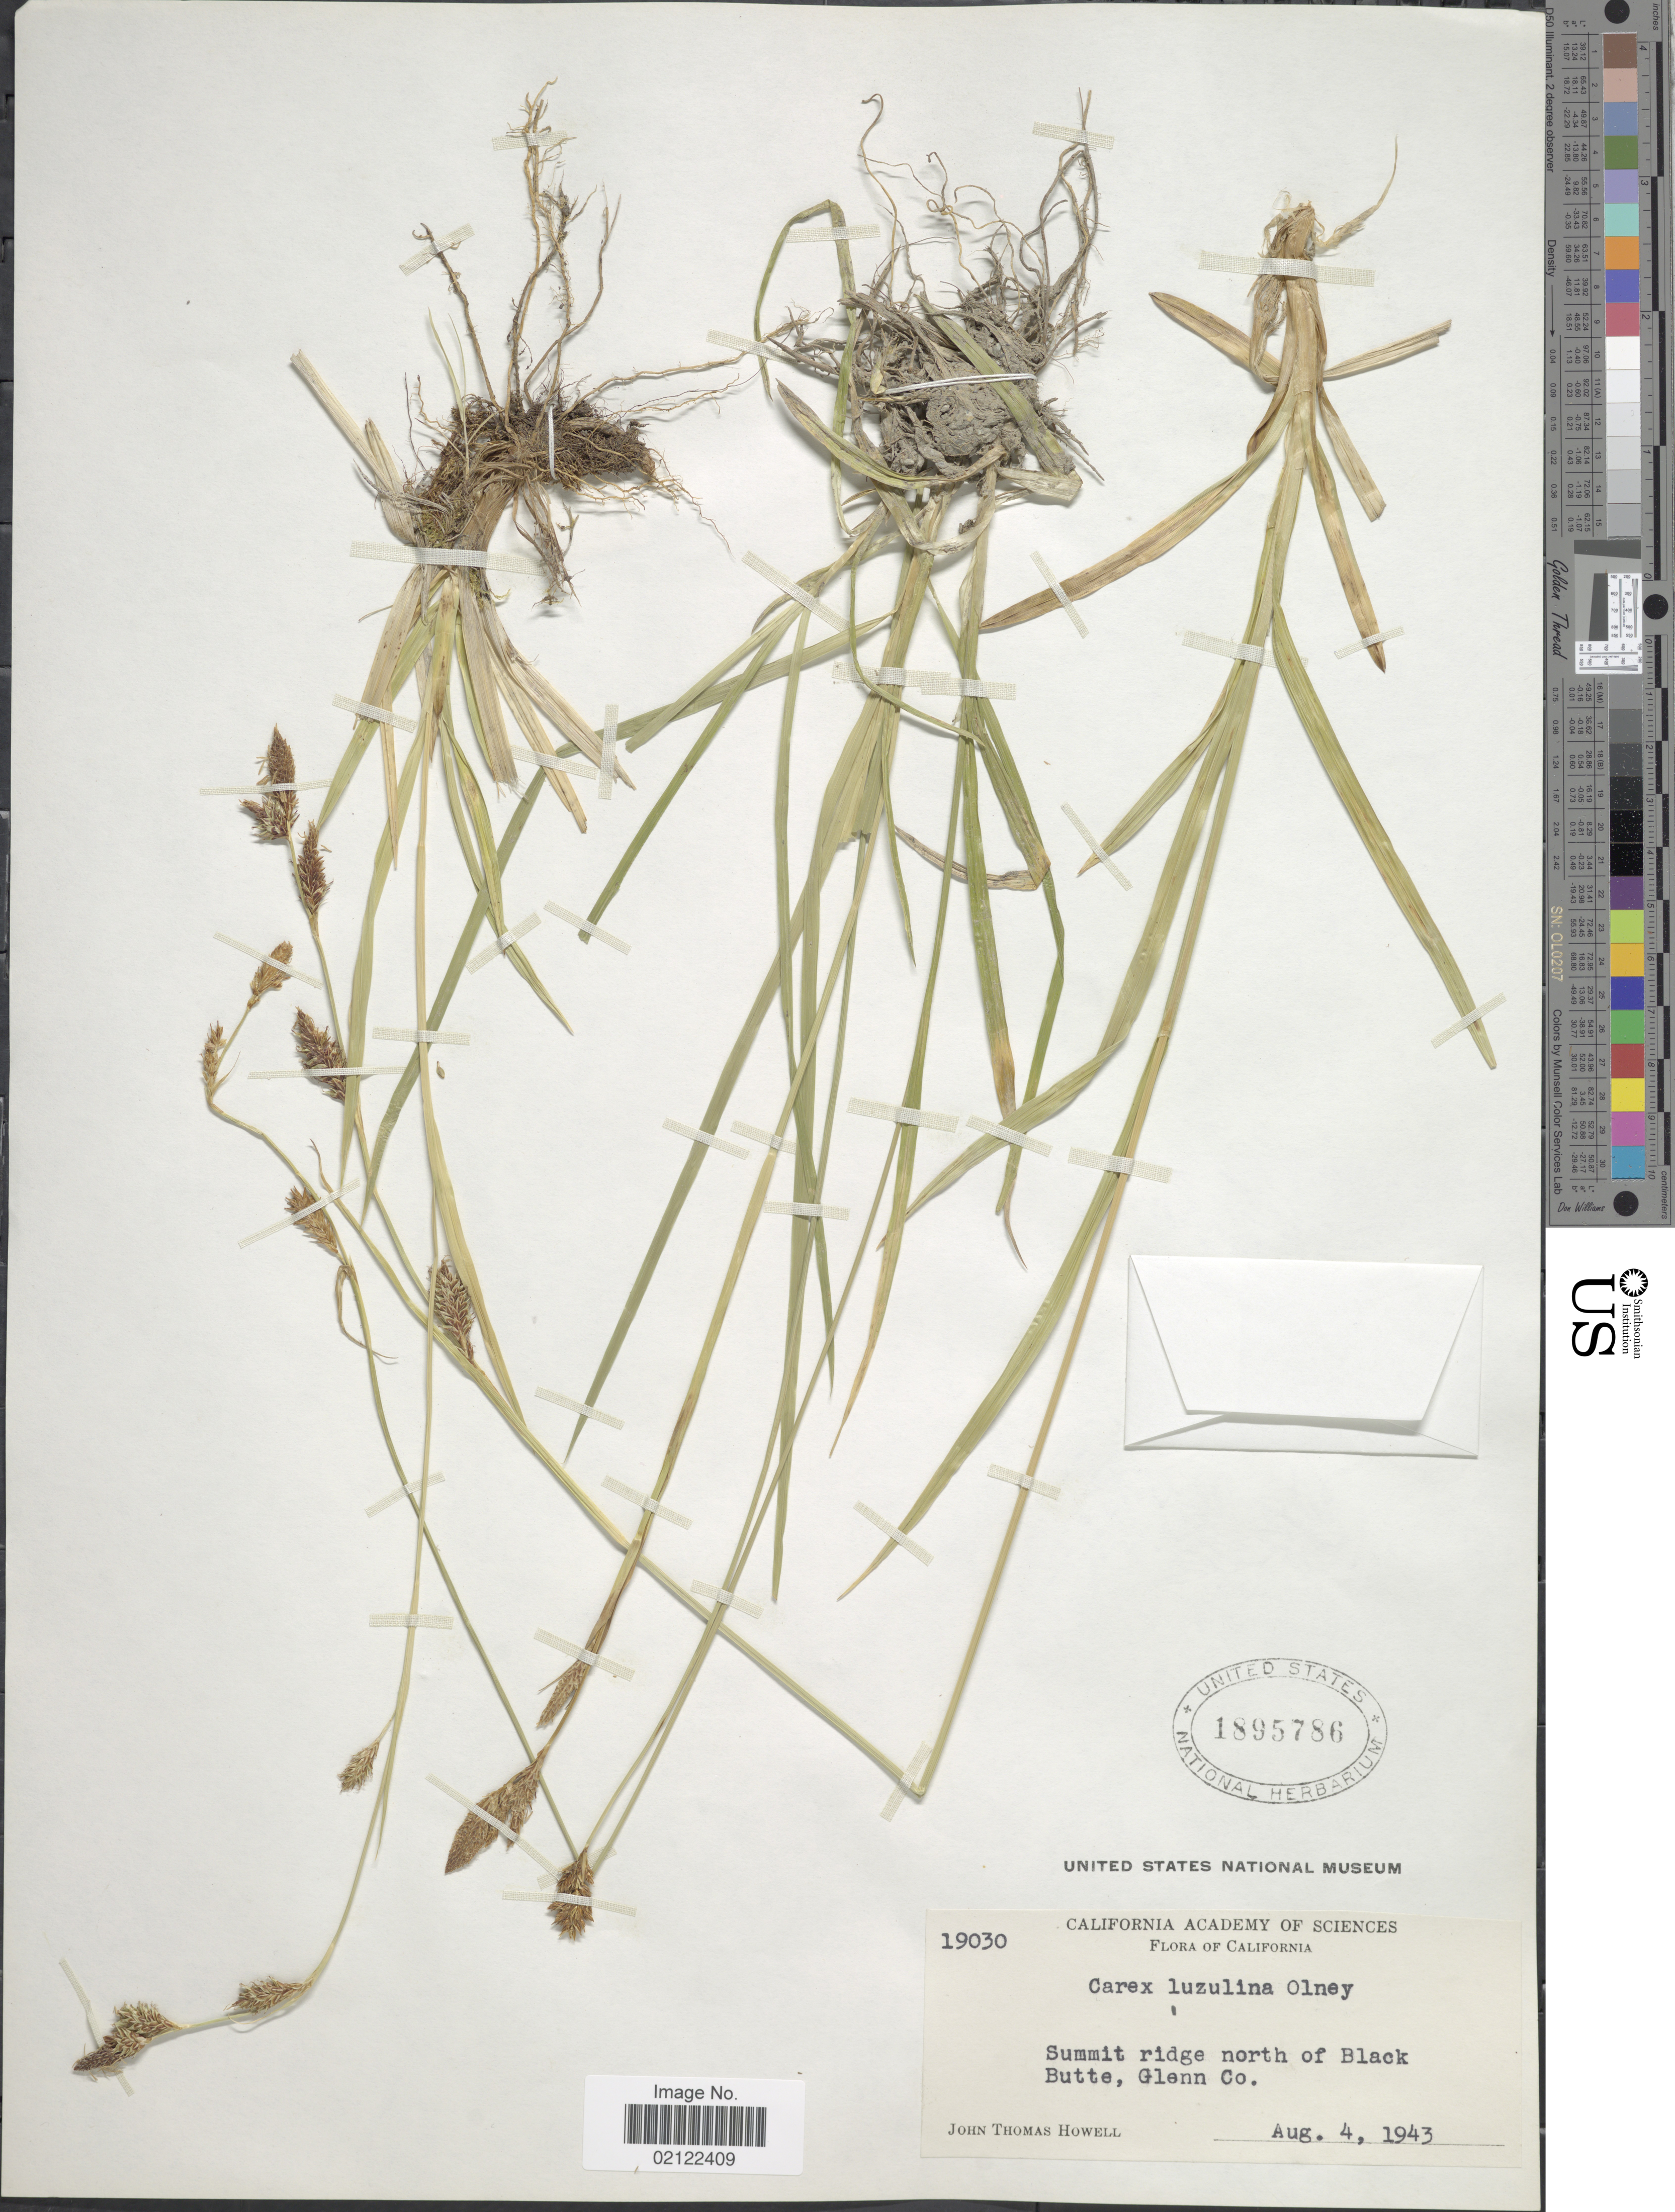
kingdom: Plantae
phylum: Tracheophyta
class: Liliopsida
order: Poales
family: Cyperaceae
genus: Carex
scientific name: Carex luzulina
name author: Olney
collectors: J. T. Howell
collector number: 19030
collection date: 1943-08-04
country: United States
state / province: California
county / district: Glenn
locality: Summit ridge north of Black Butte, Glenn Co.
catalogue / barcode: US 1895786